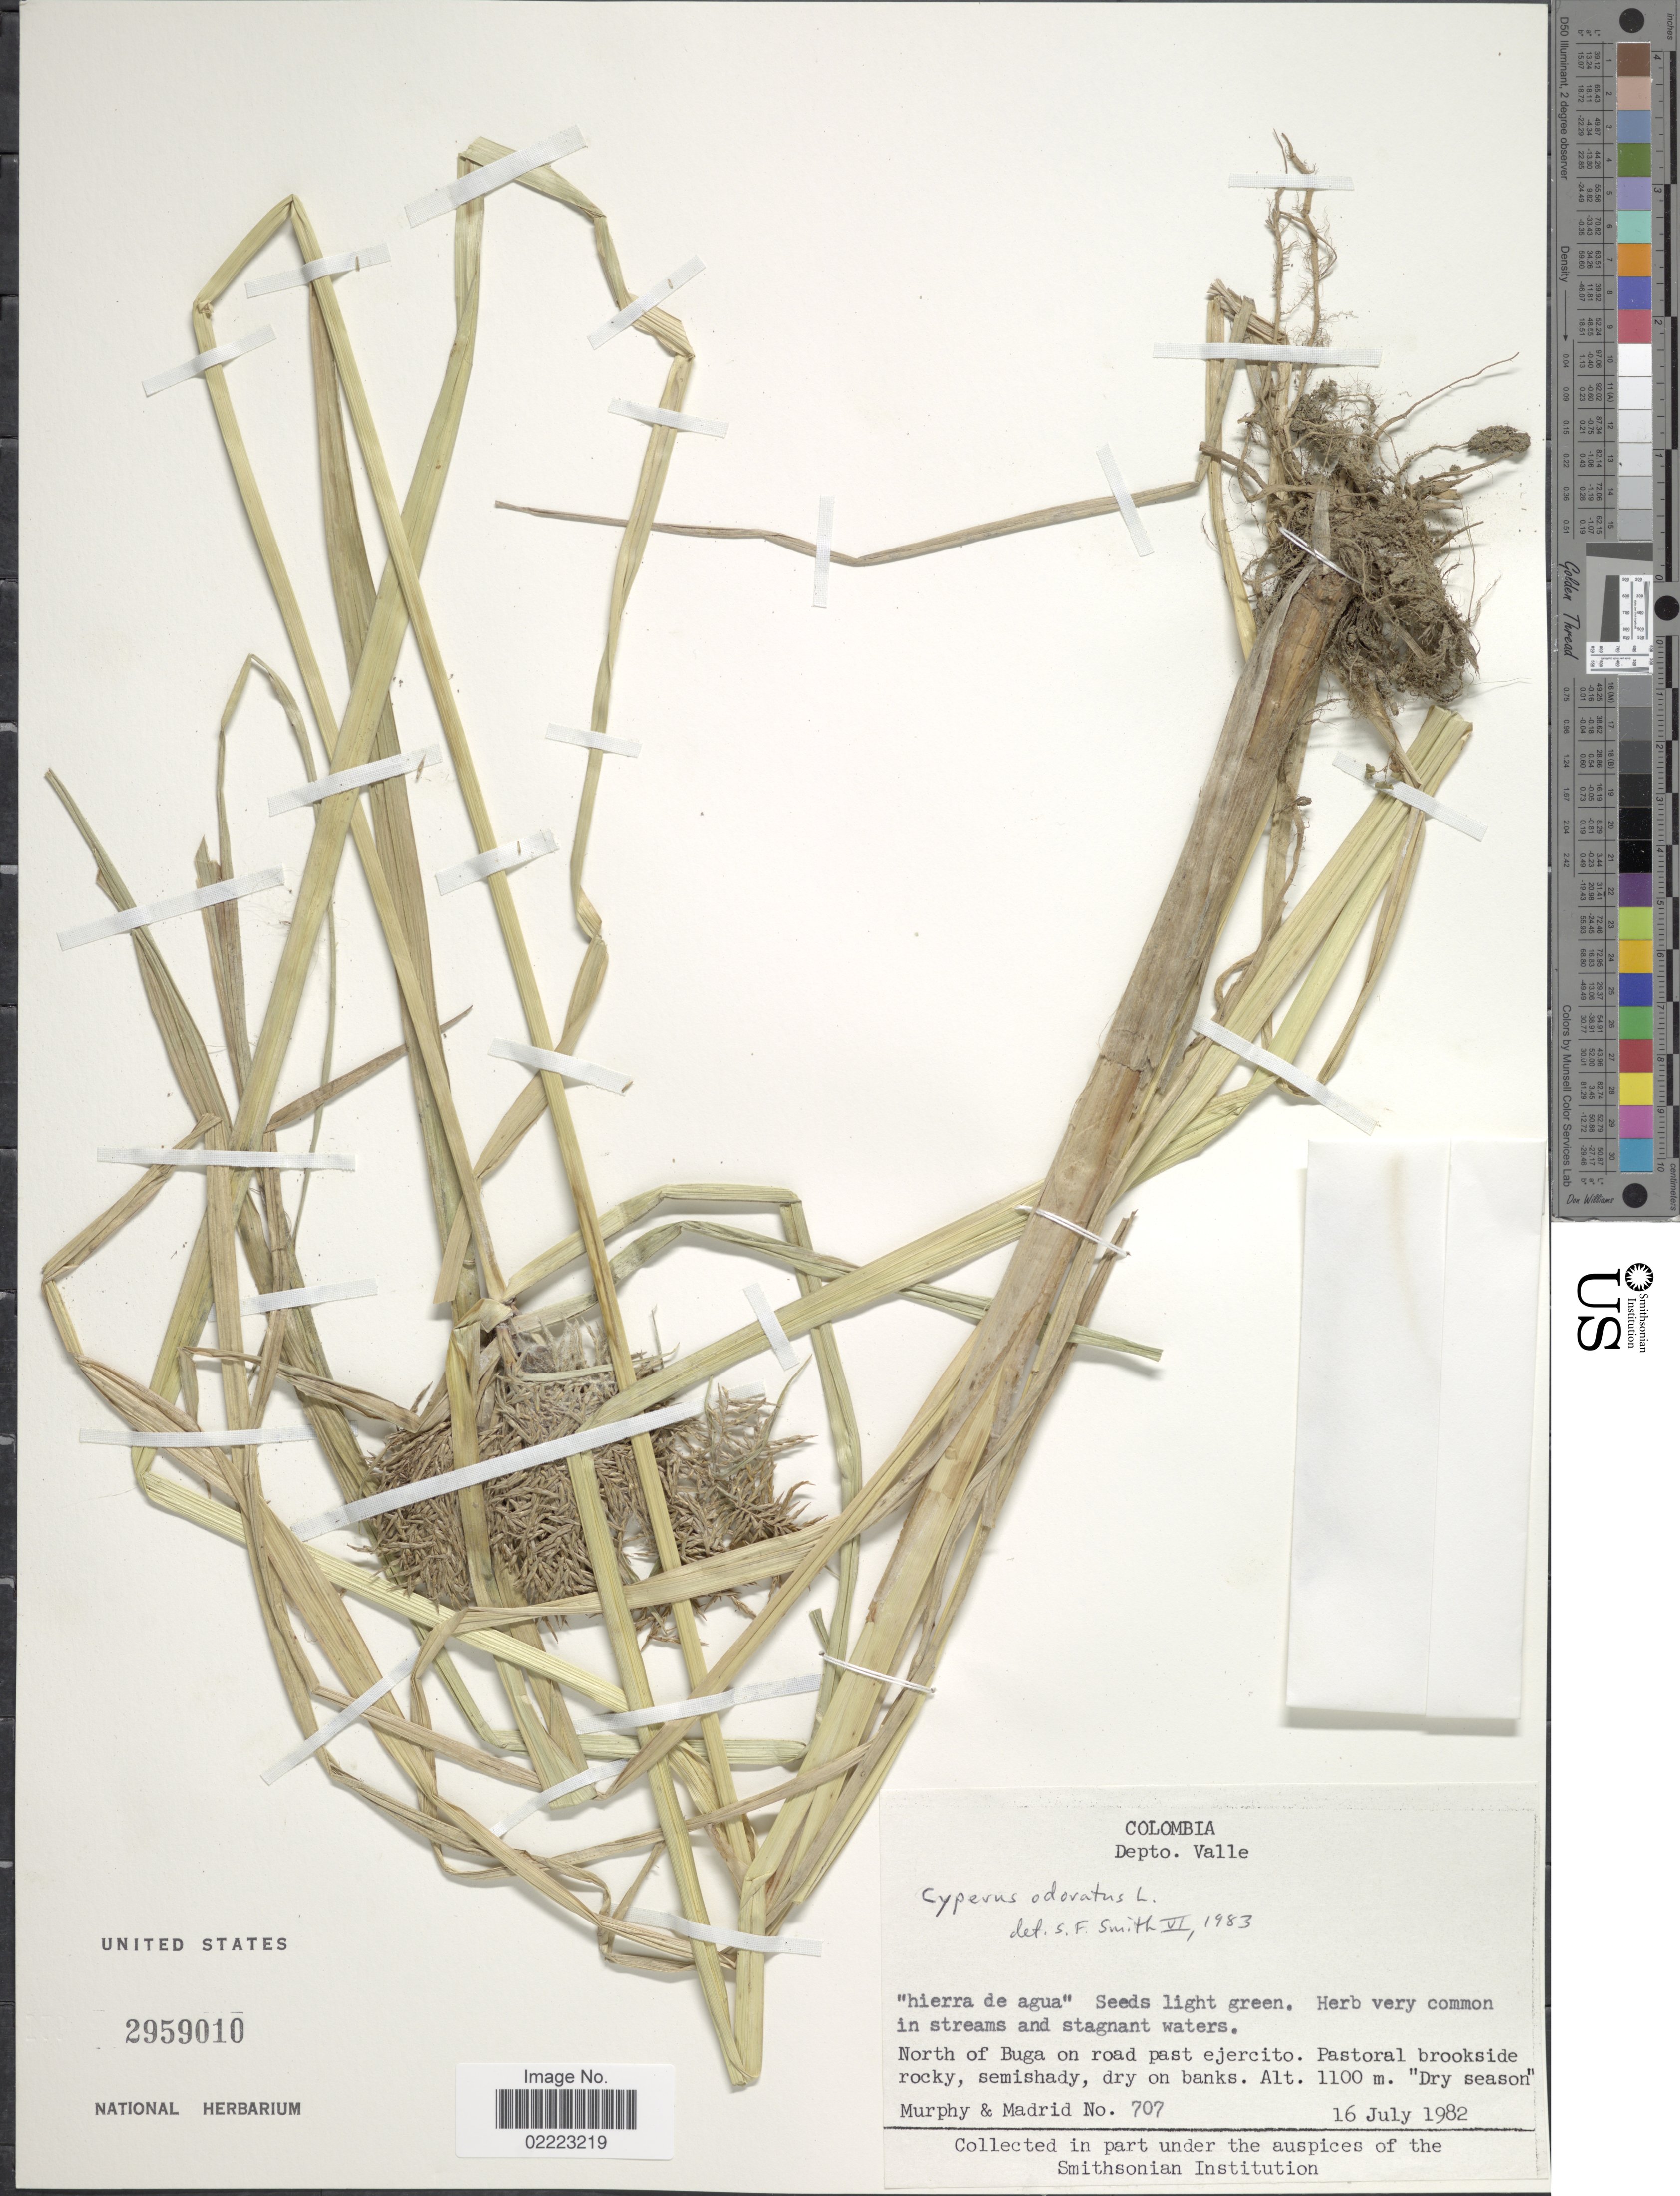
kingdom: Plantae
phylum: Tracheophyta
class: Liliopsida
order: Poales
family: Cyperaceae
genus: Cyperus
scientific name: Cyperus odoratus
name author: L.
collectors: -. Murphy & -. Madrid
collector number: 707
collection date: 1982-07-16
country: Colombia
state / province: Valle del Cauca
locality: Depto. Valle, North of Buga on road past ejercito. Pastoral brookside rocky, semishady, dry on banks 'Dry season'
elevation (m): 1100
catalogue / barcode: US 2959010